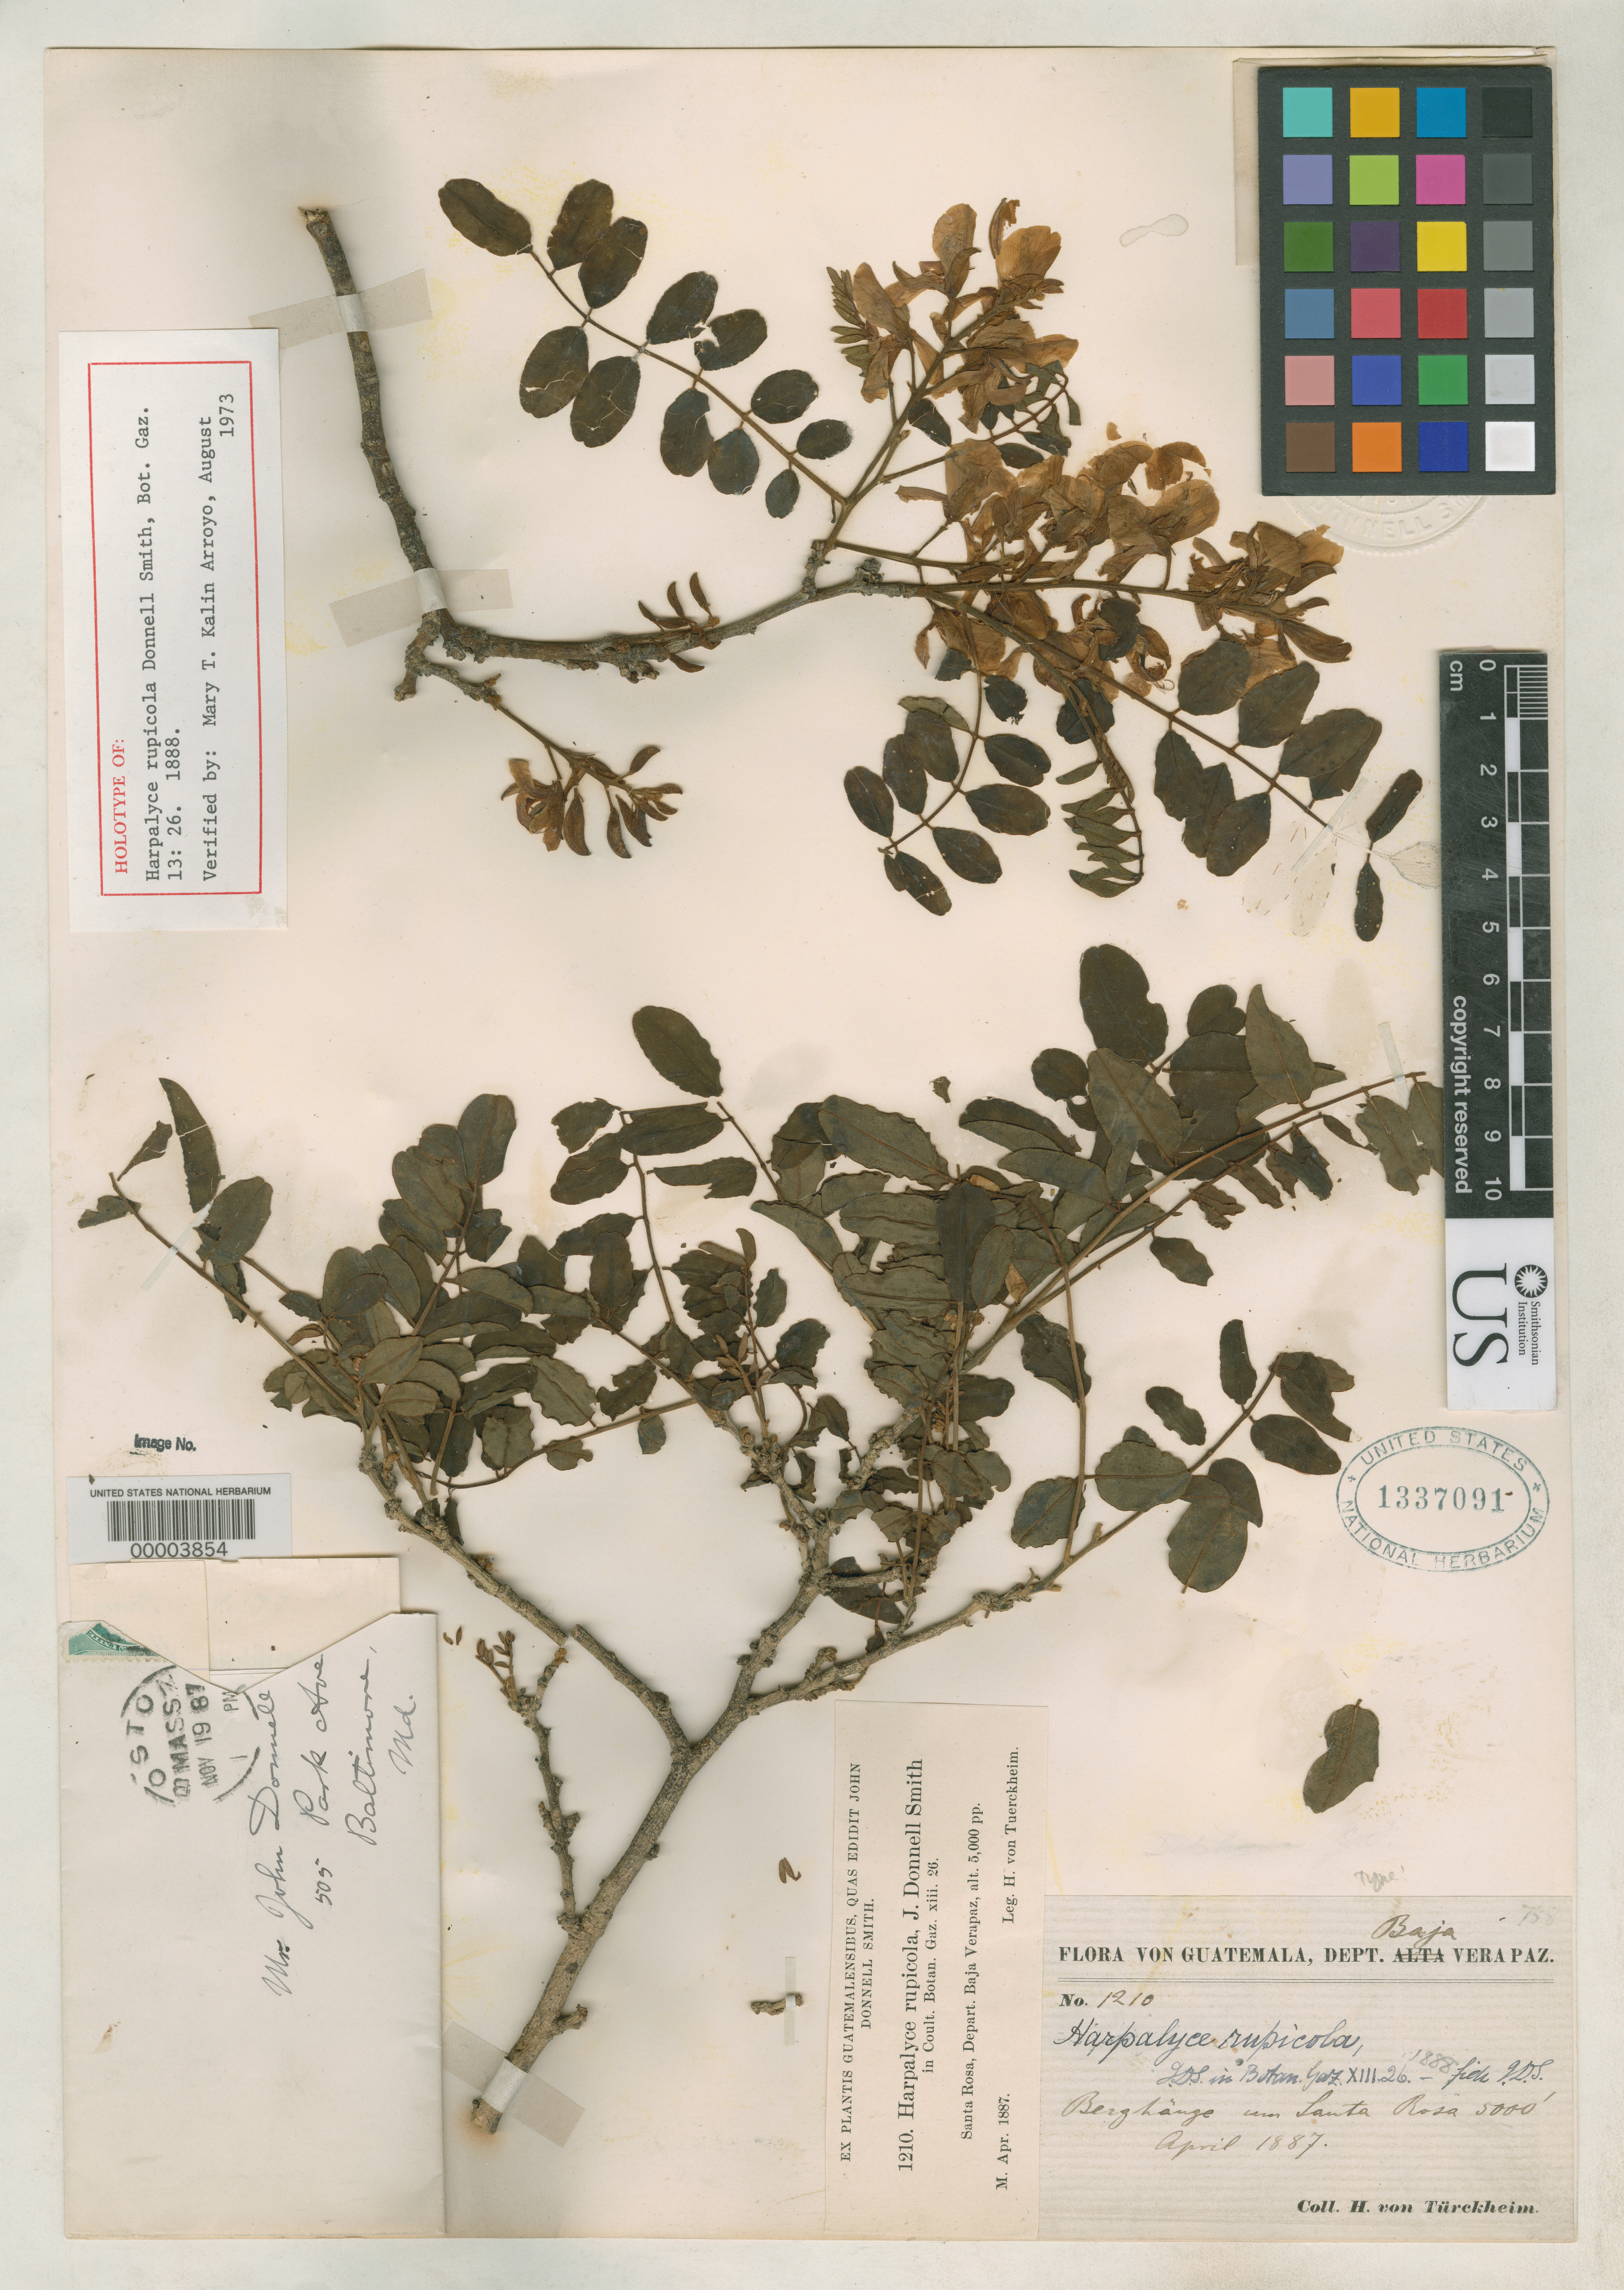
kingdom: Plantae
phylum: Tracheophyta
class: Magnoliopsida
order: Fabales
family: Fabaceae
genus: Harpalyce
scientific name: Harpalyce rupicola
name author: Donn. Sm.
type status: Holotype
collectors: H. von Türckheim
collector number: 1210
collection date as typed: Apr 1887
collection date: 1887-04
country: Guatemala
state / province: Baja Verapaz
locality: Santa Rosa; alt. 5000 ft.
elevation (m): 1524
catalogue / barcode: US 1337091